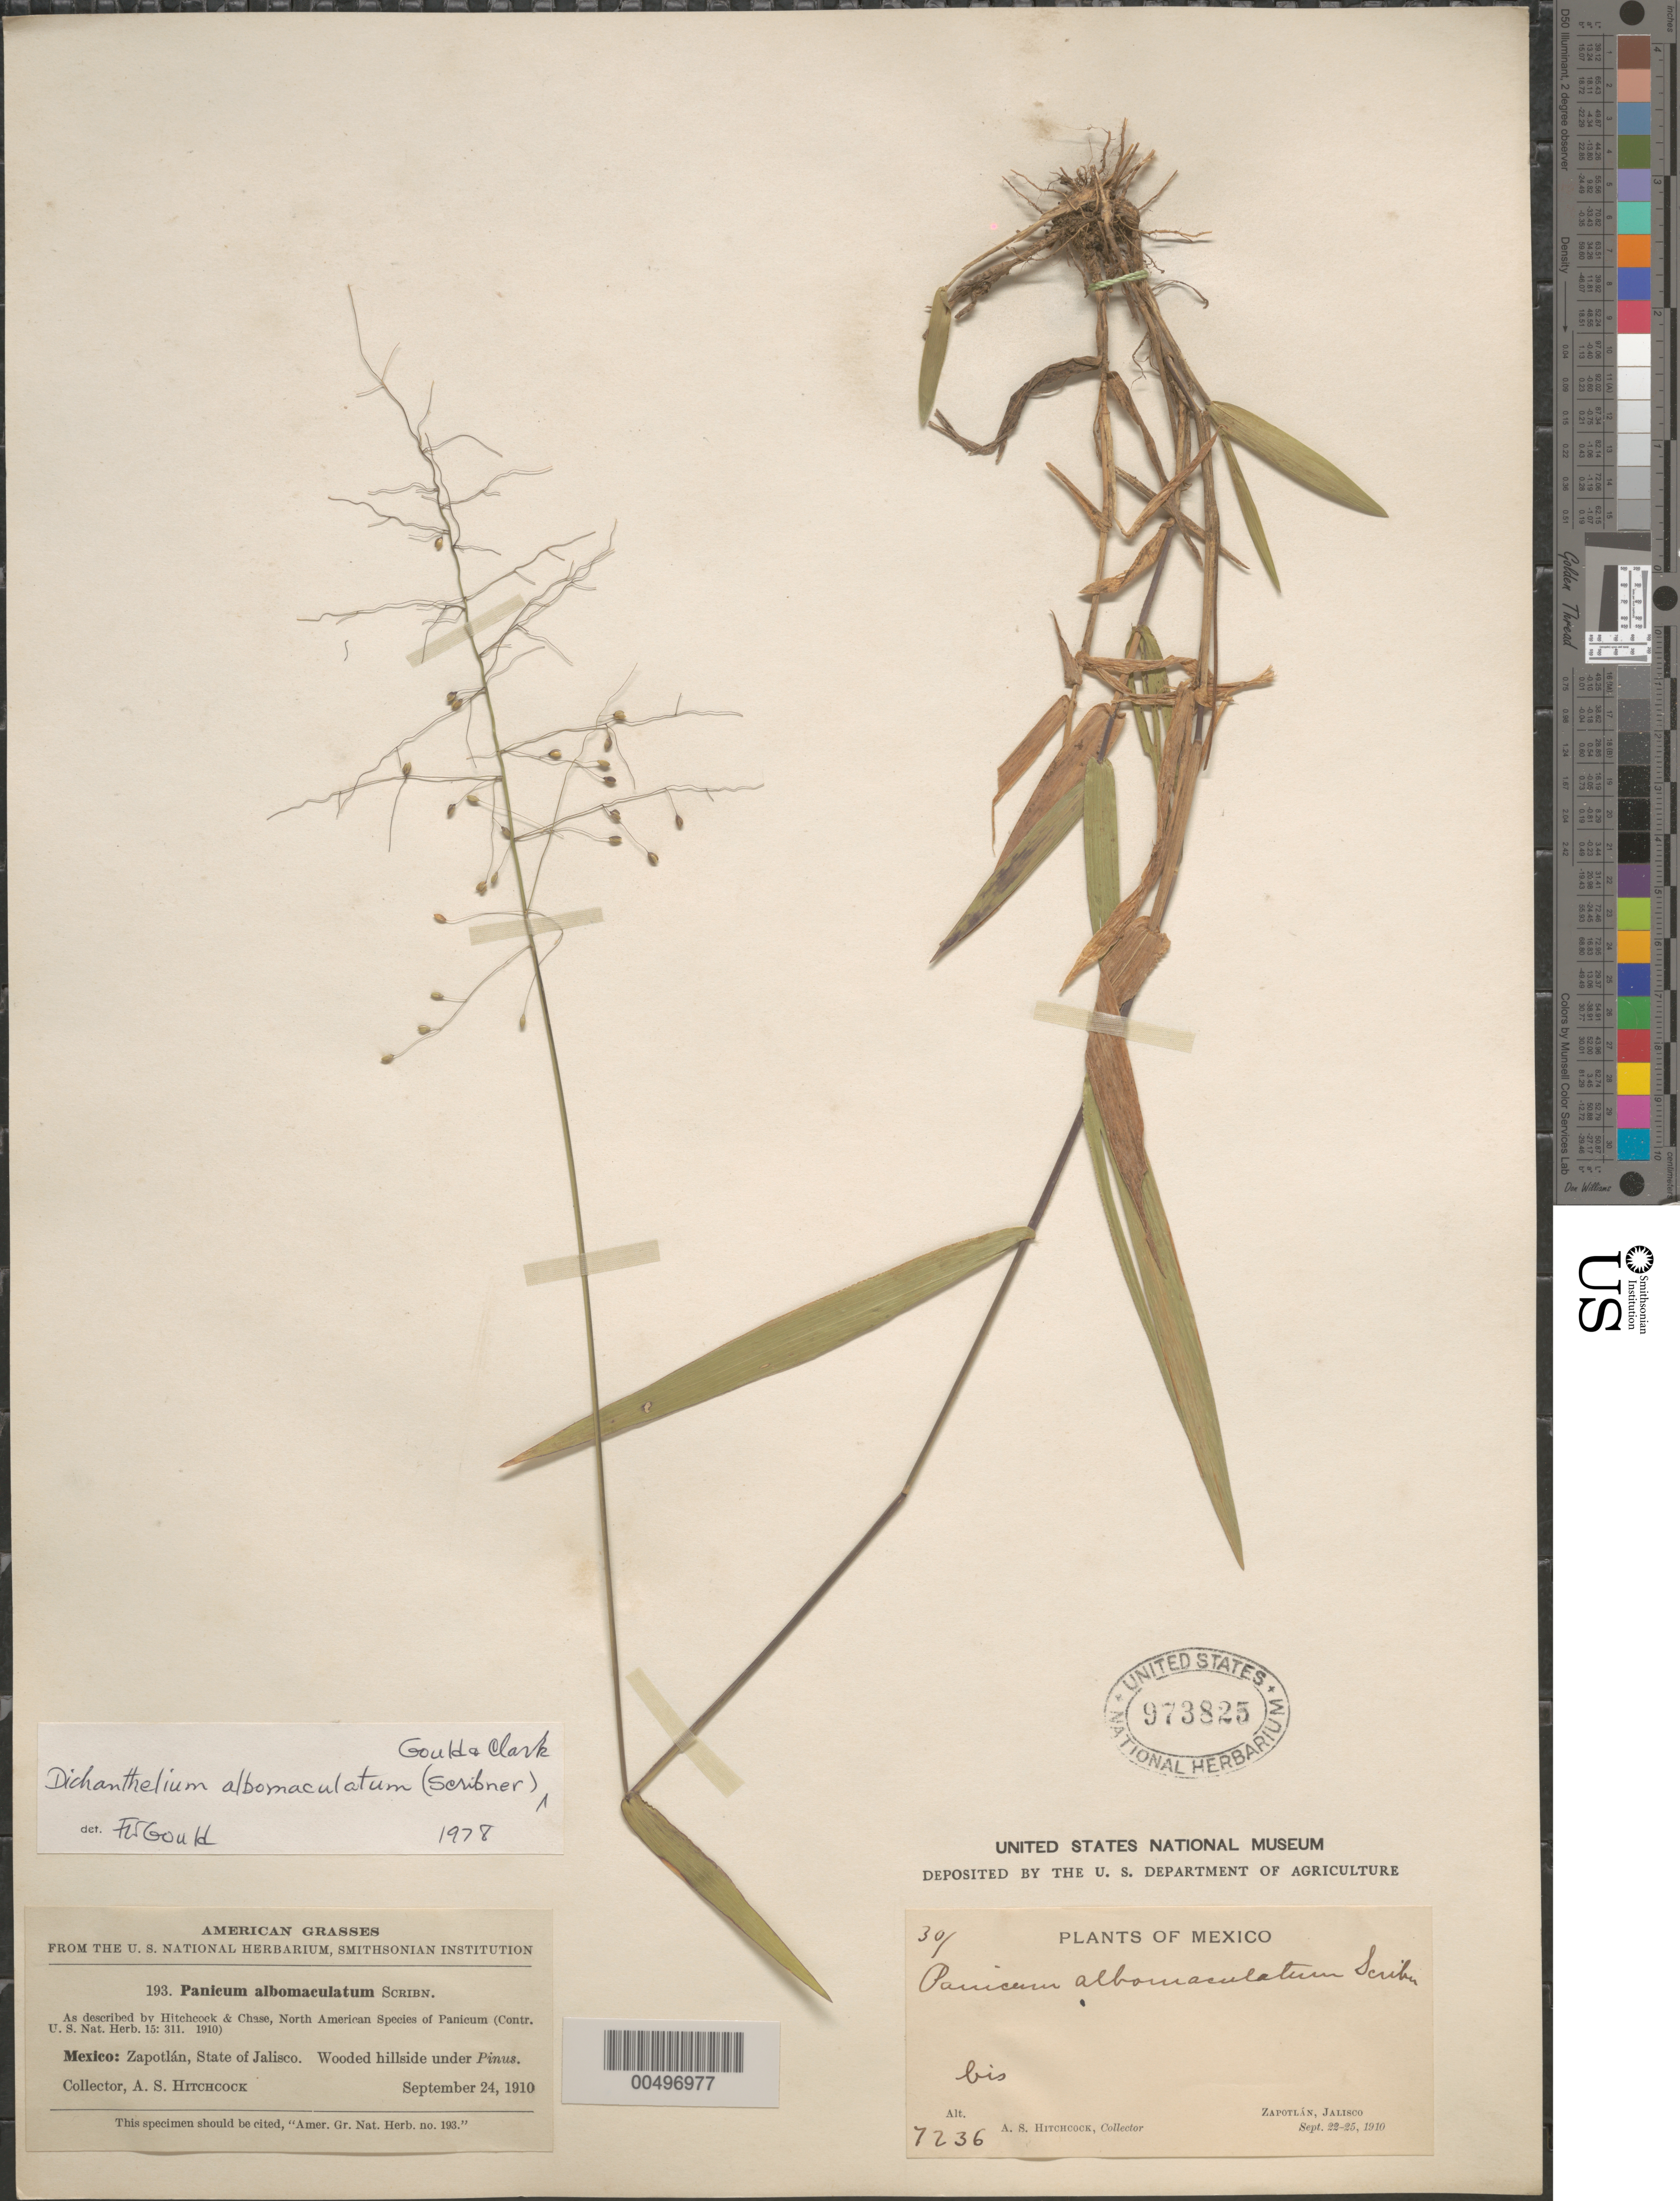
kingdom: Plantae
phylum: Tracheophyta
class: Liliopsida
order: Poales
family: Poaceae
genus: Dichanthelium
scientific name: Dichanthelium albomaculatum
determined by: Gould, F. W.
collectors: A. S. Hitchcock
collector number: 7236/193/30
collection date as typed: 22 Sep 1910 to 25 Sep 1910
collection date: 1910-09-22/1910-09-25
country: Mexico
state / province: Jalisco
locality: Zapotlán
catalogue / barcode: US 973825